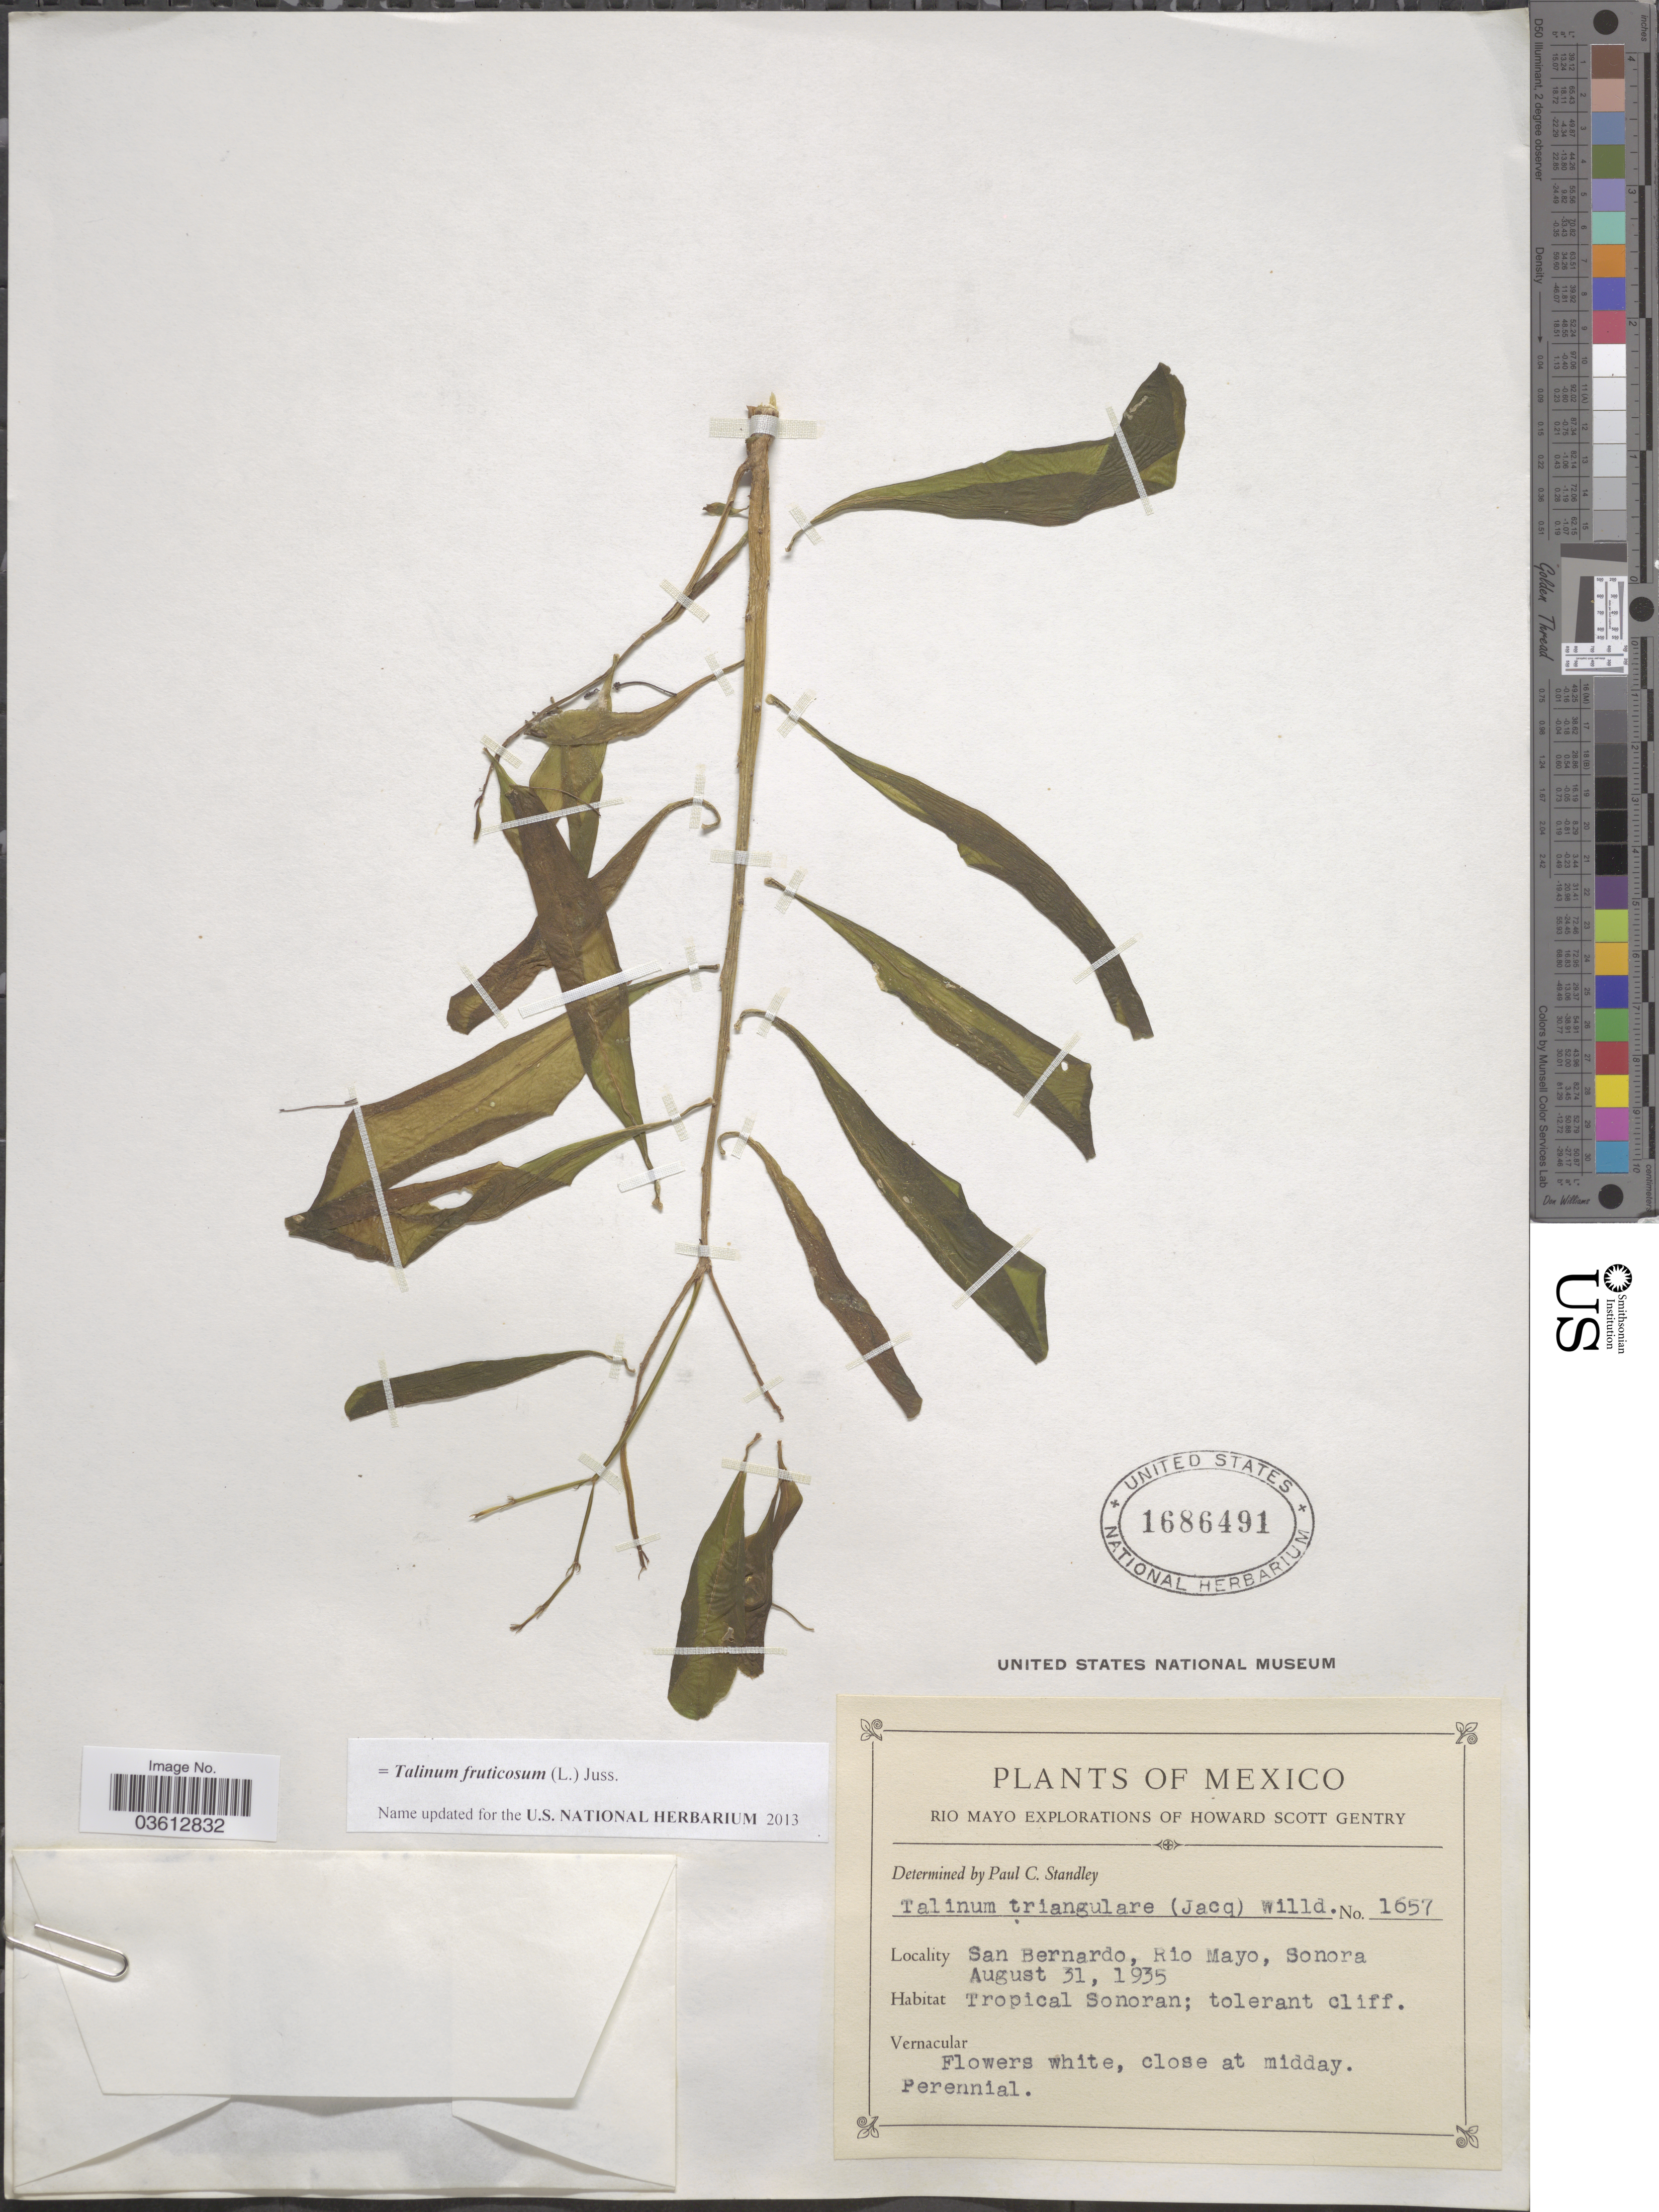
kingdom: Plantae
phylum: Tracheophyta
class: Magnoliopsida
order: Caryophyllales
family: Talinaceae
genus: Talinum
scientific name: Talinum fruticosum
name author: (L.) Juss.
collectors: H. S. Gentry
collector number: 1657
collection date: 1935-08-31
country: Mexico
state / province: Sonora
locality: San Bernardo, Rio Mayo. Tropical Sonoran; tolerant cliff.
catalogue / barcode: US 1686491